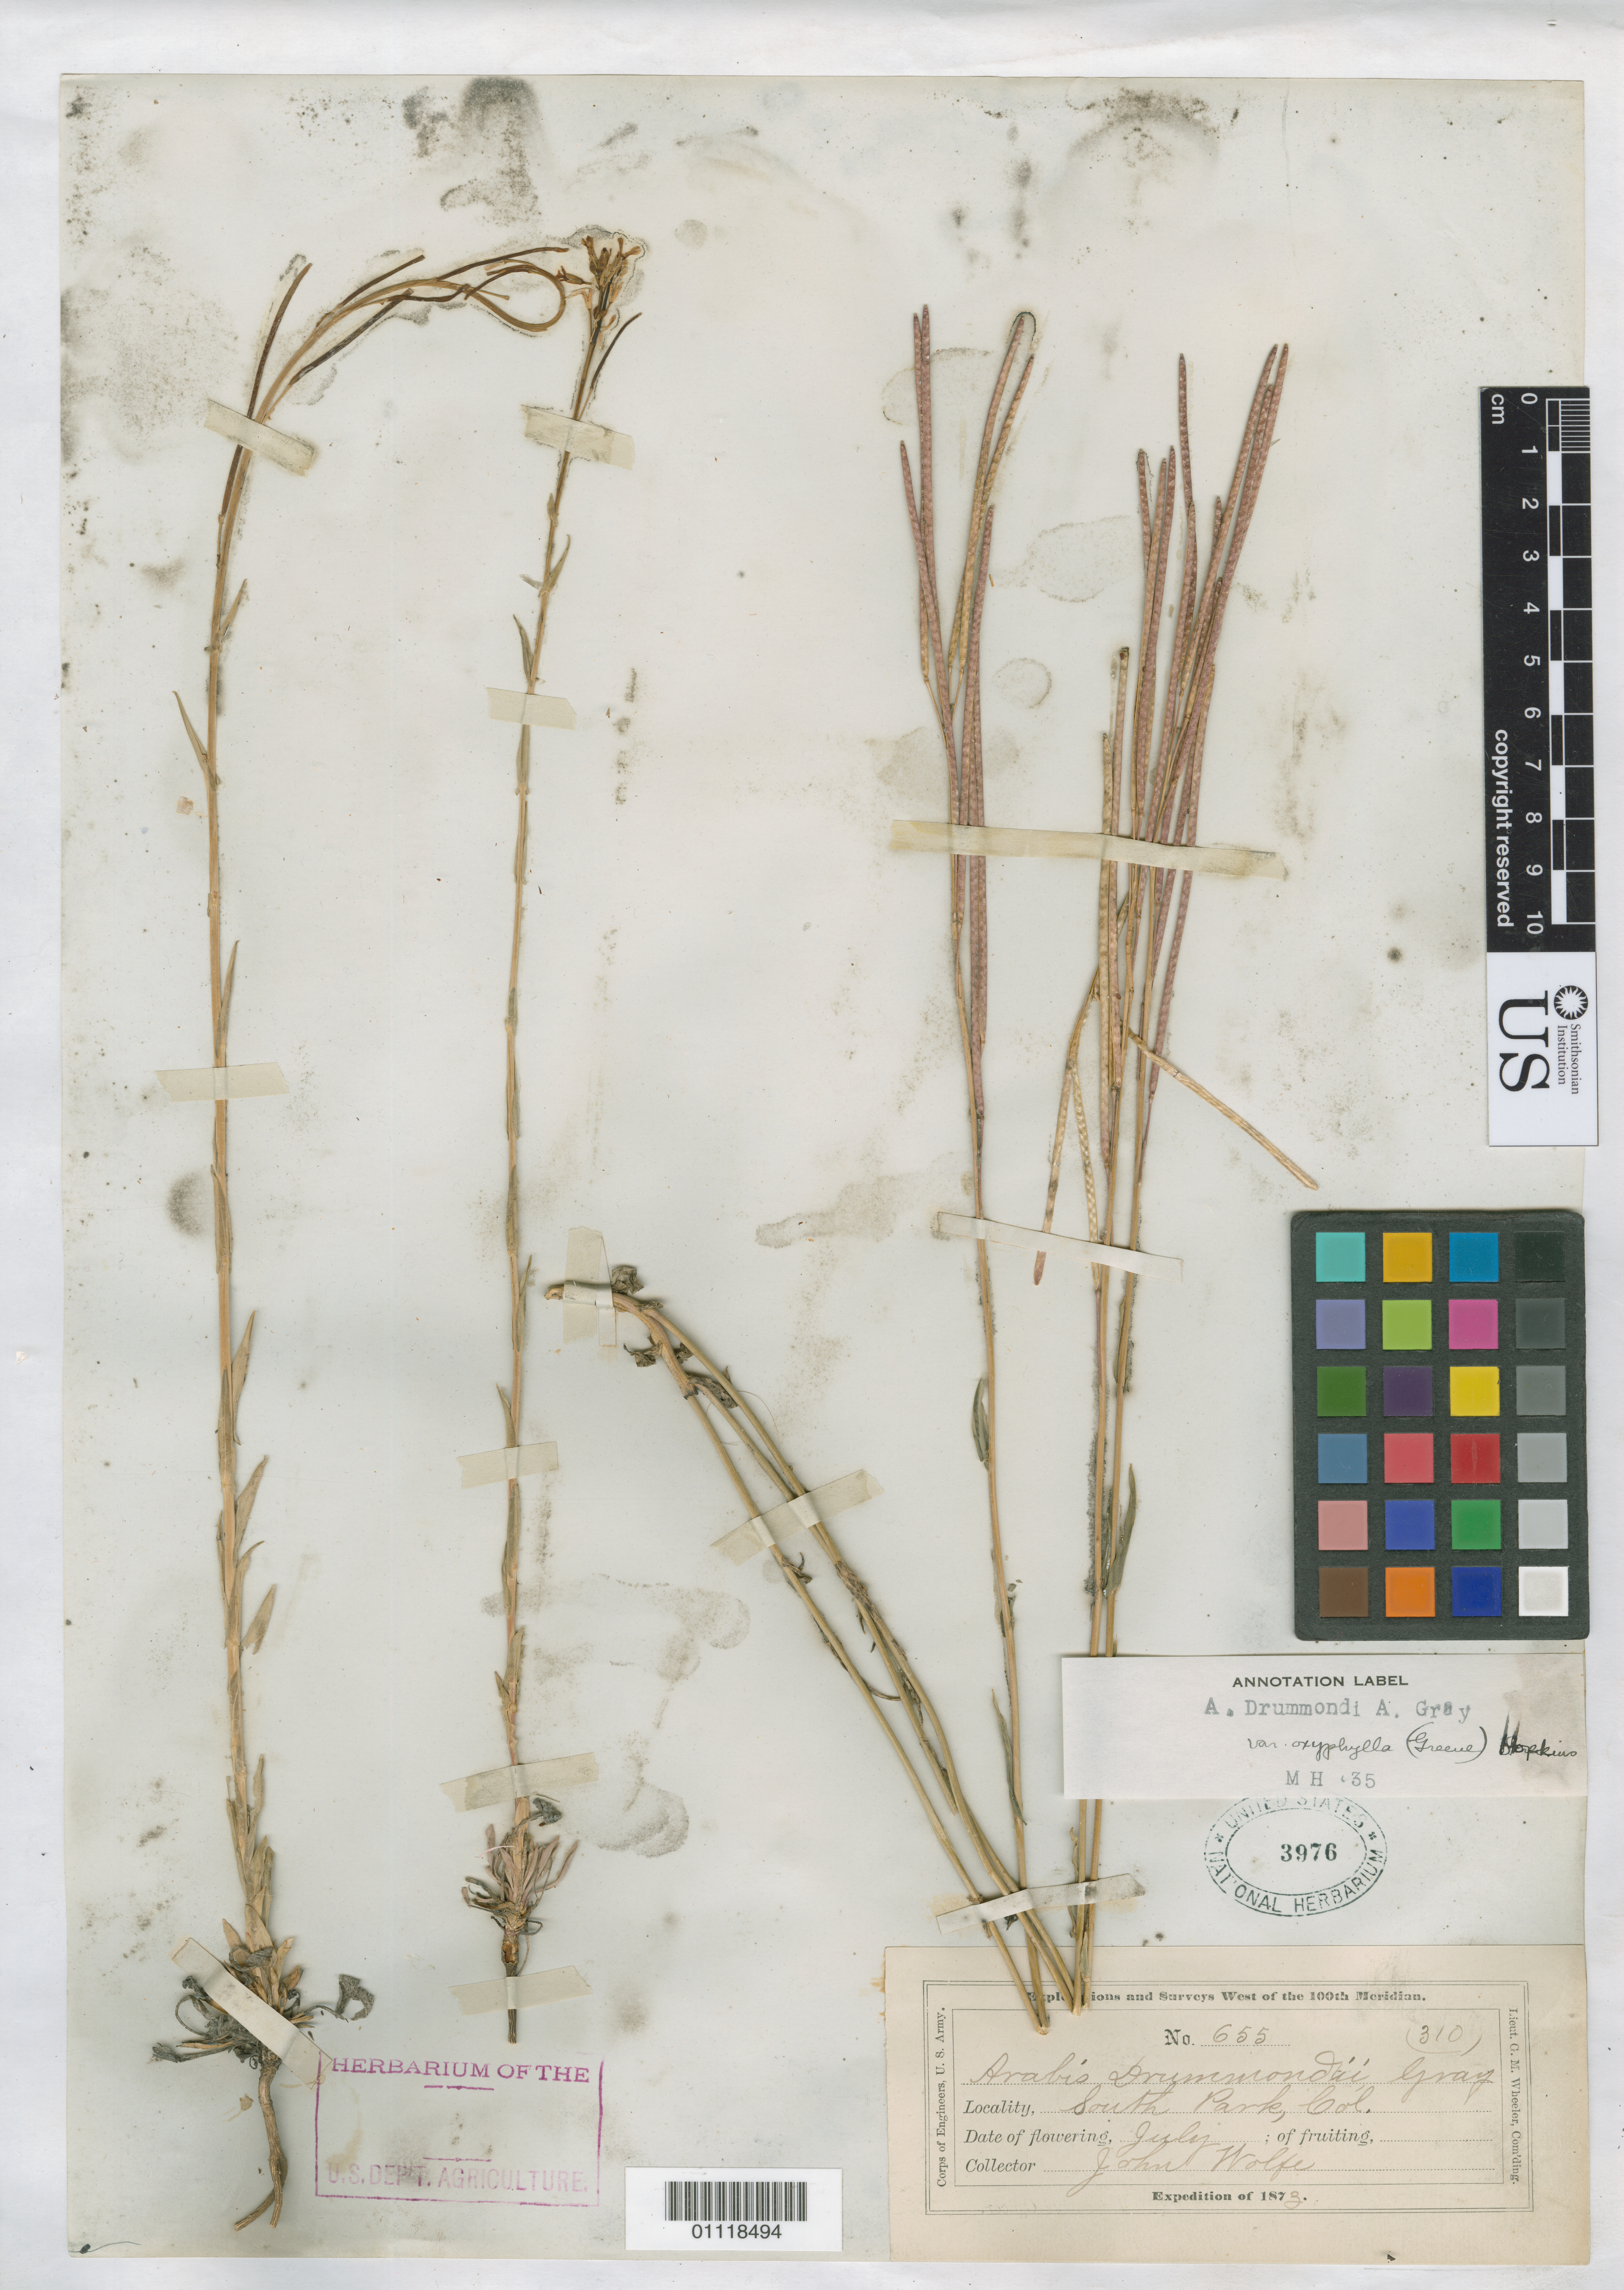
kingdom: Plantae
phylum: Tracheophyta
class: Magnoliopsida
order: Brassicales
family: Brassicaceae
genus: Arabis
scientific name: Arabis drummondii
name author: A. Gray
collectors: J. Wolf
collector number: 655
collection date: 1873-07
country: United States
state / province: Colorado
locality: South Park, Col.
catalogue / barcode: US 3976